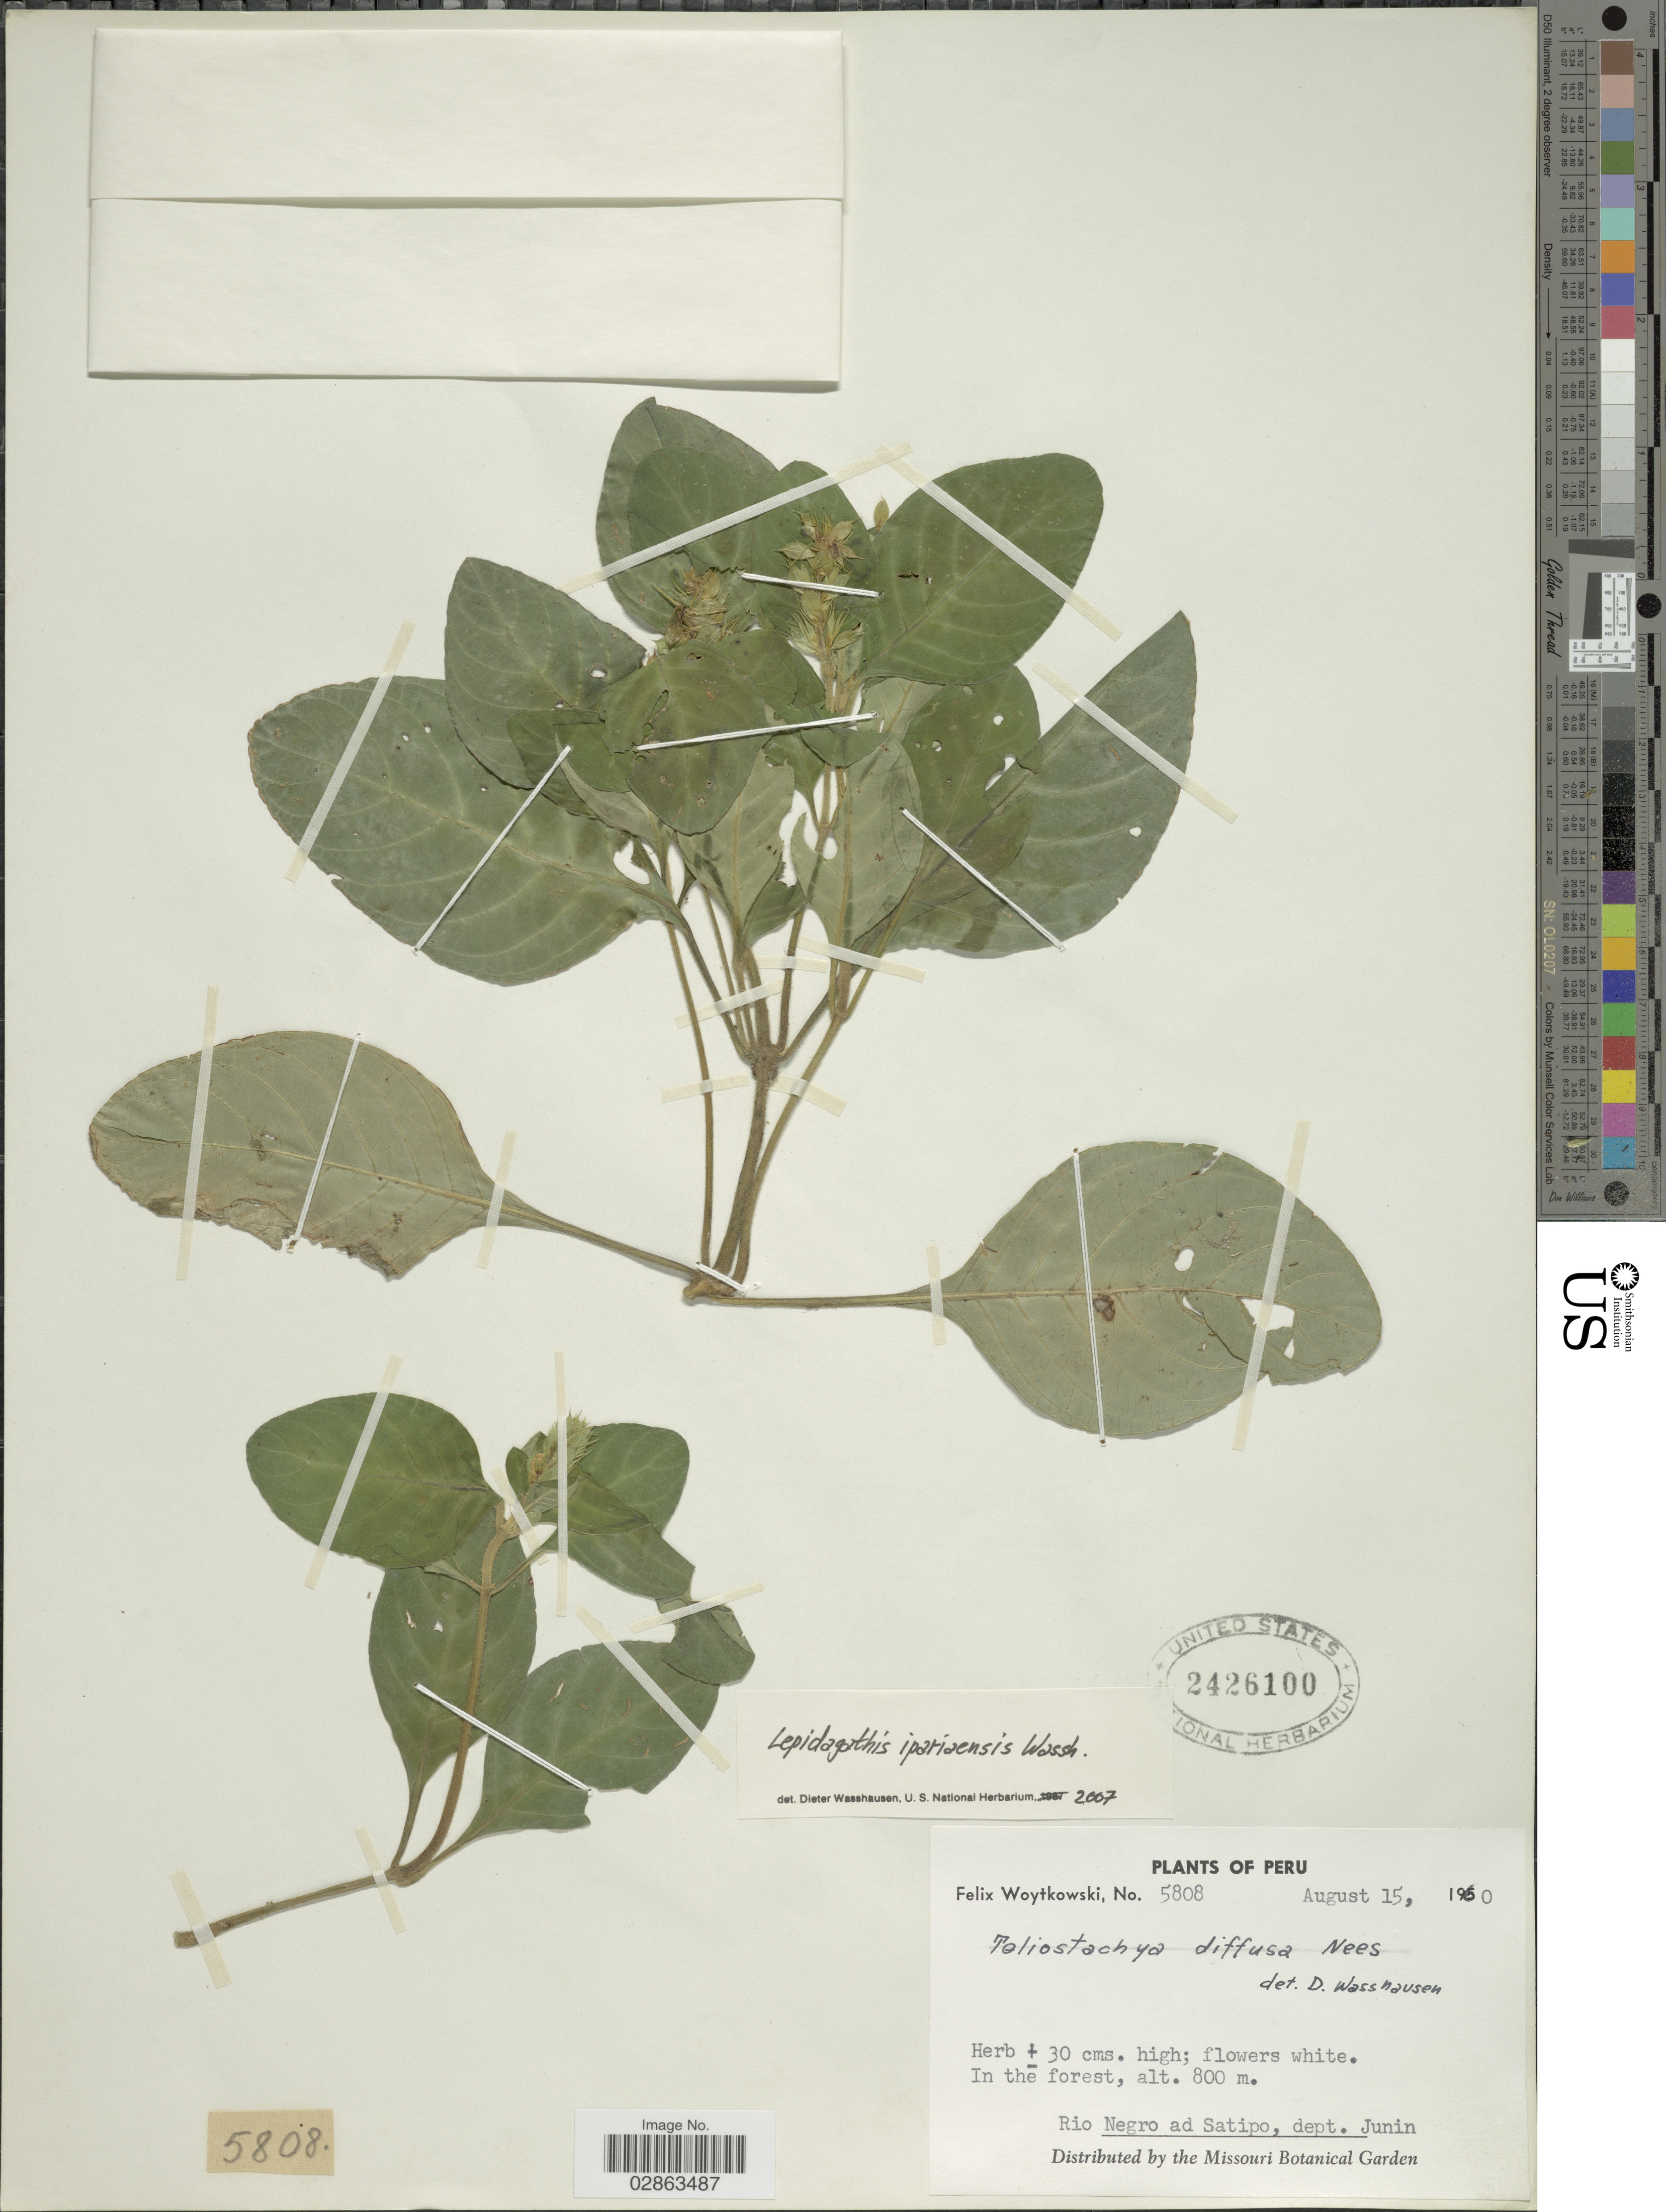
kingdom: Plantae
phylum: Tracheophyta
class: Magnoliopsida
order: Lamiales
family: Acanthaceae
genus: Lepidagathis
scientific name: Lepidagathis ipariaensis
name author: Wassh.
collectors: F. Woytkowski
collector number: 5808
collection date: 1950-08-15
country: Peru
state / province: Junín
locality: Rio Negro ad Satipo, dept. Junin.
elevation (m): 800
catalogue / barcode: US 2426100